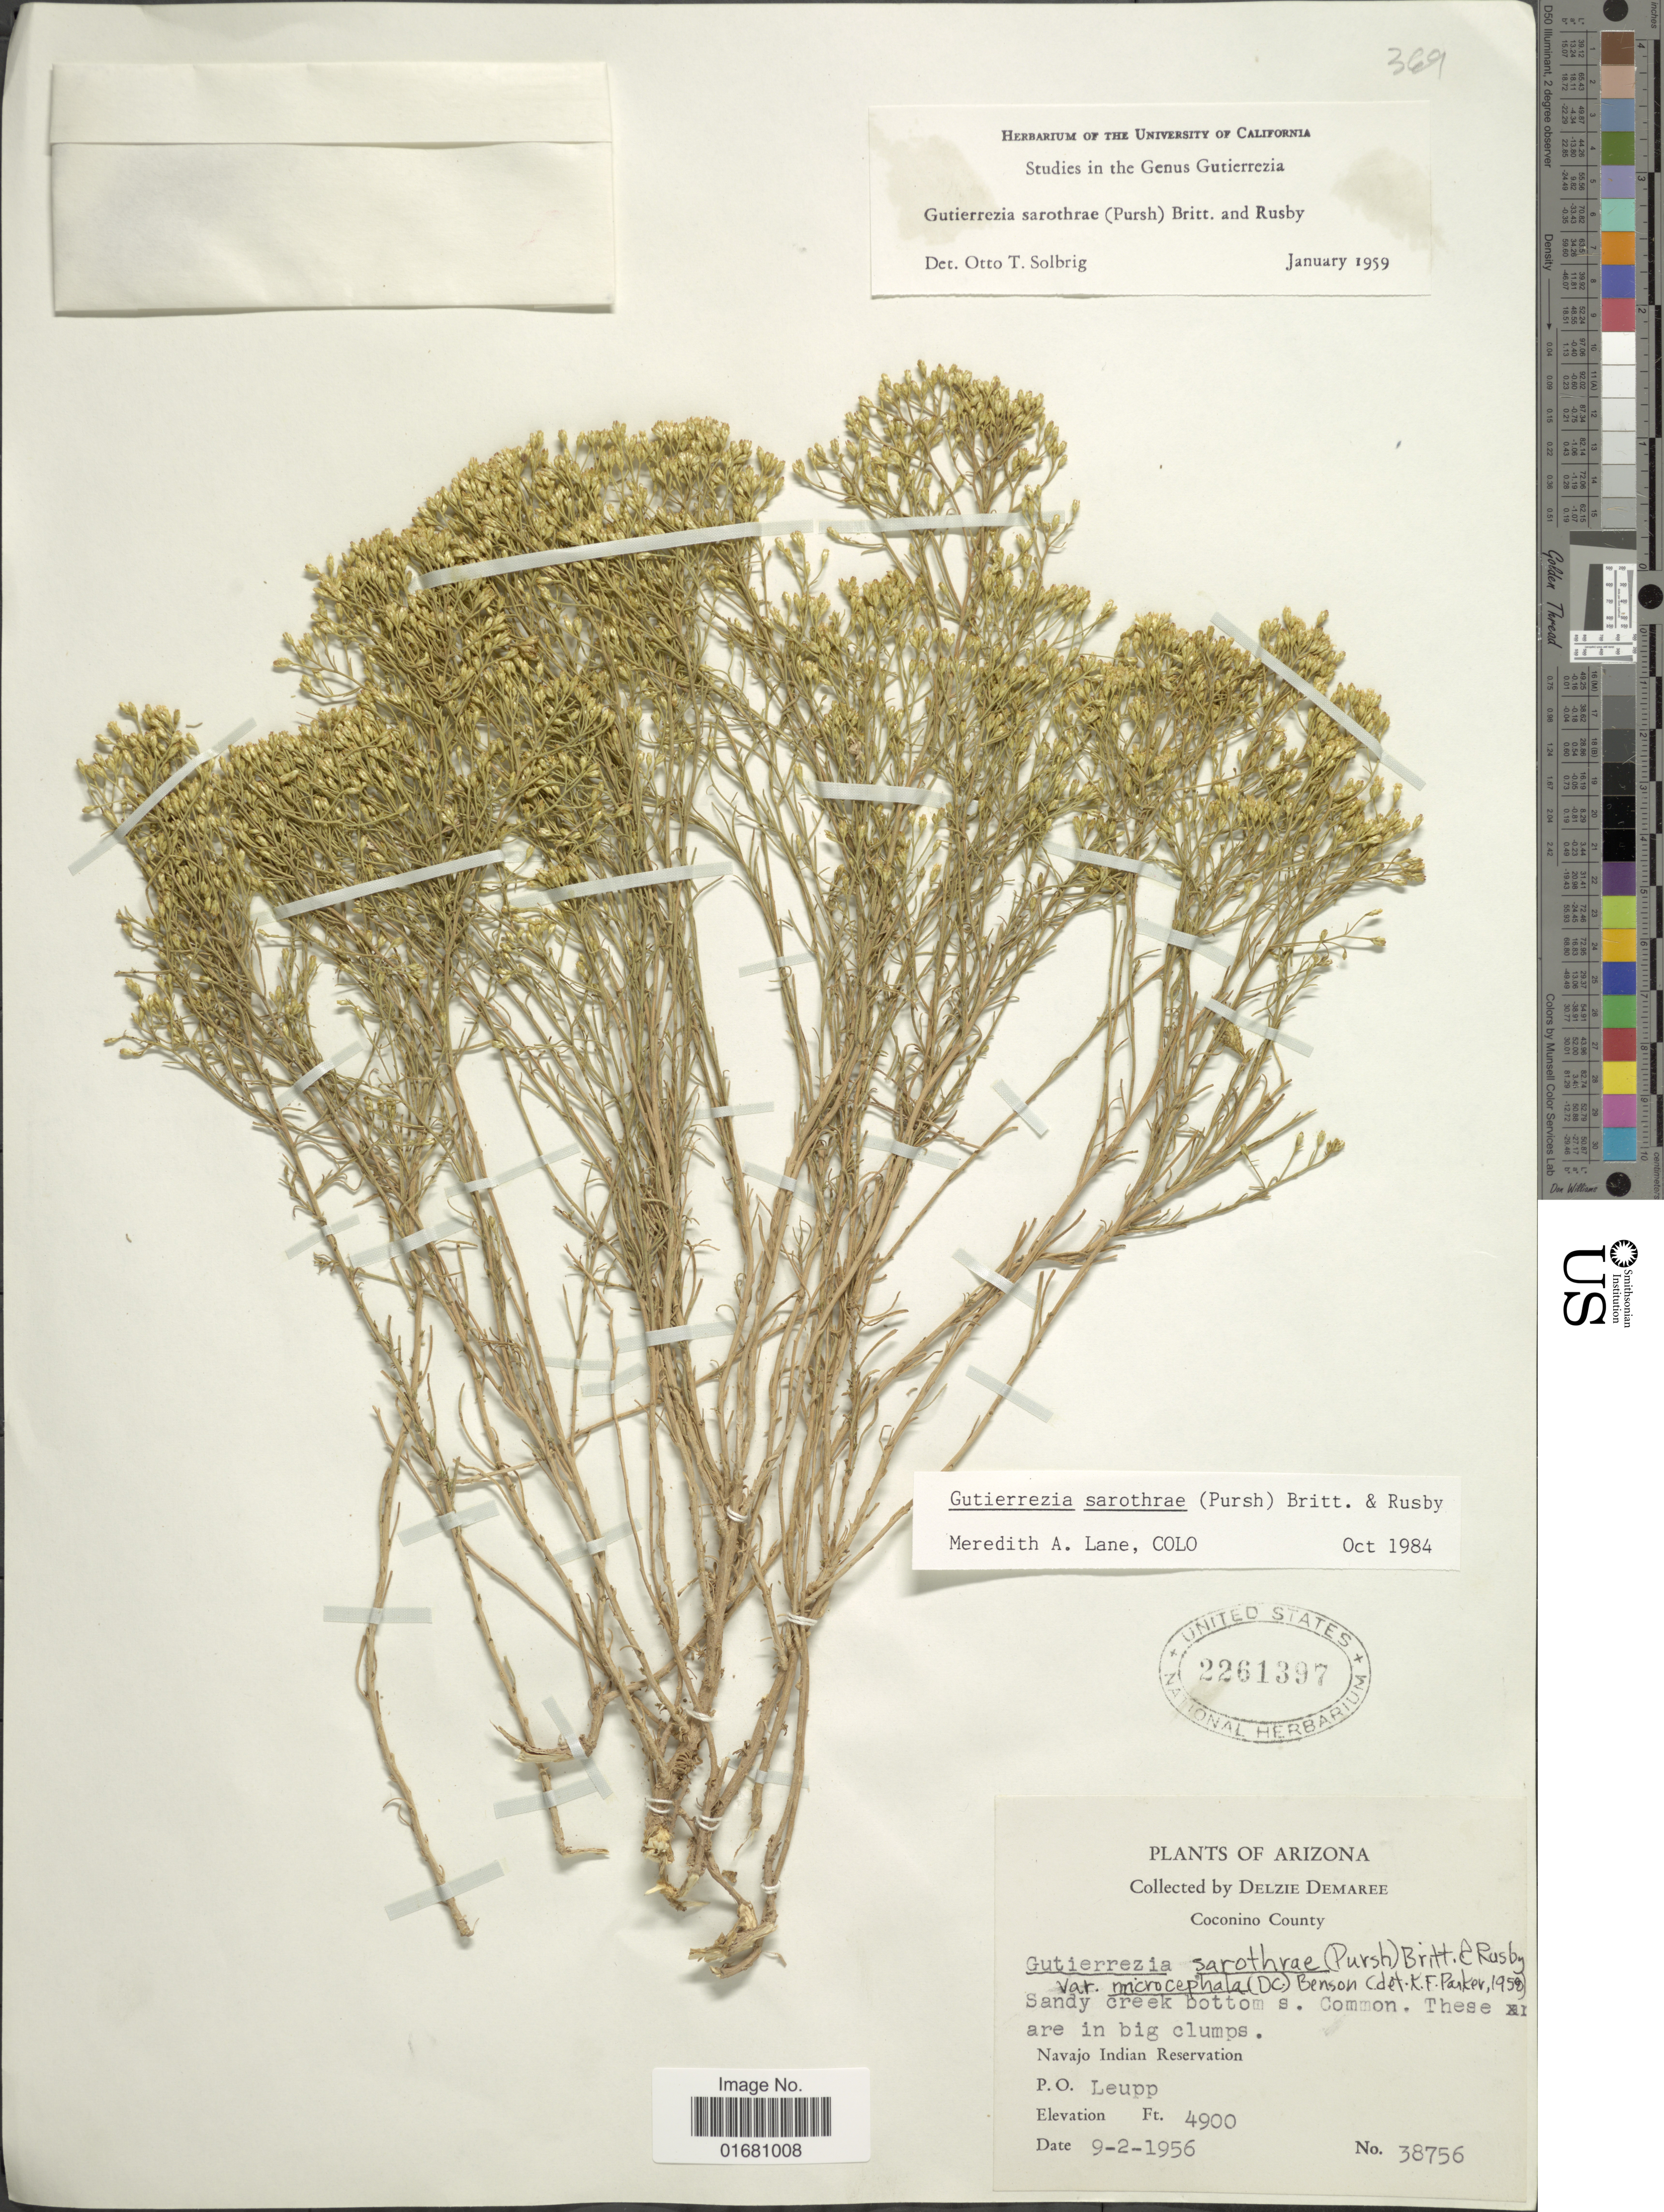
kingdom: Plantae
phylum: Tracheophyta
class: Magnoliopsida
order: Asterales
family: Asteraceae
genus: Gutierrezia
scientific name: Gutierrezia sarothrae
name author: (Pursh) Britton & Rusby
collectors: D. Demaree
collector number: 38756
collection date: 1956-09-02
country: United States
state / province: Arizona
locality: Coconino County, Navajo Indian Reservation, P.O. Leupp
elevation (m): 1494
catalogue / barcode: US 2261397